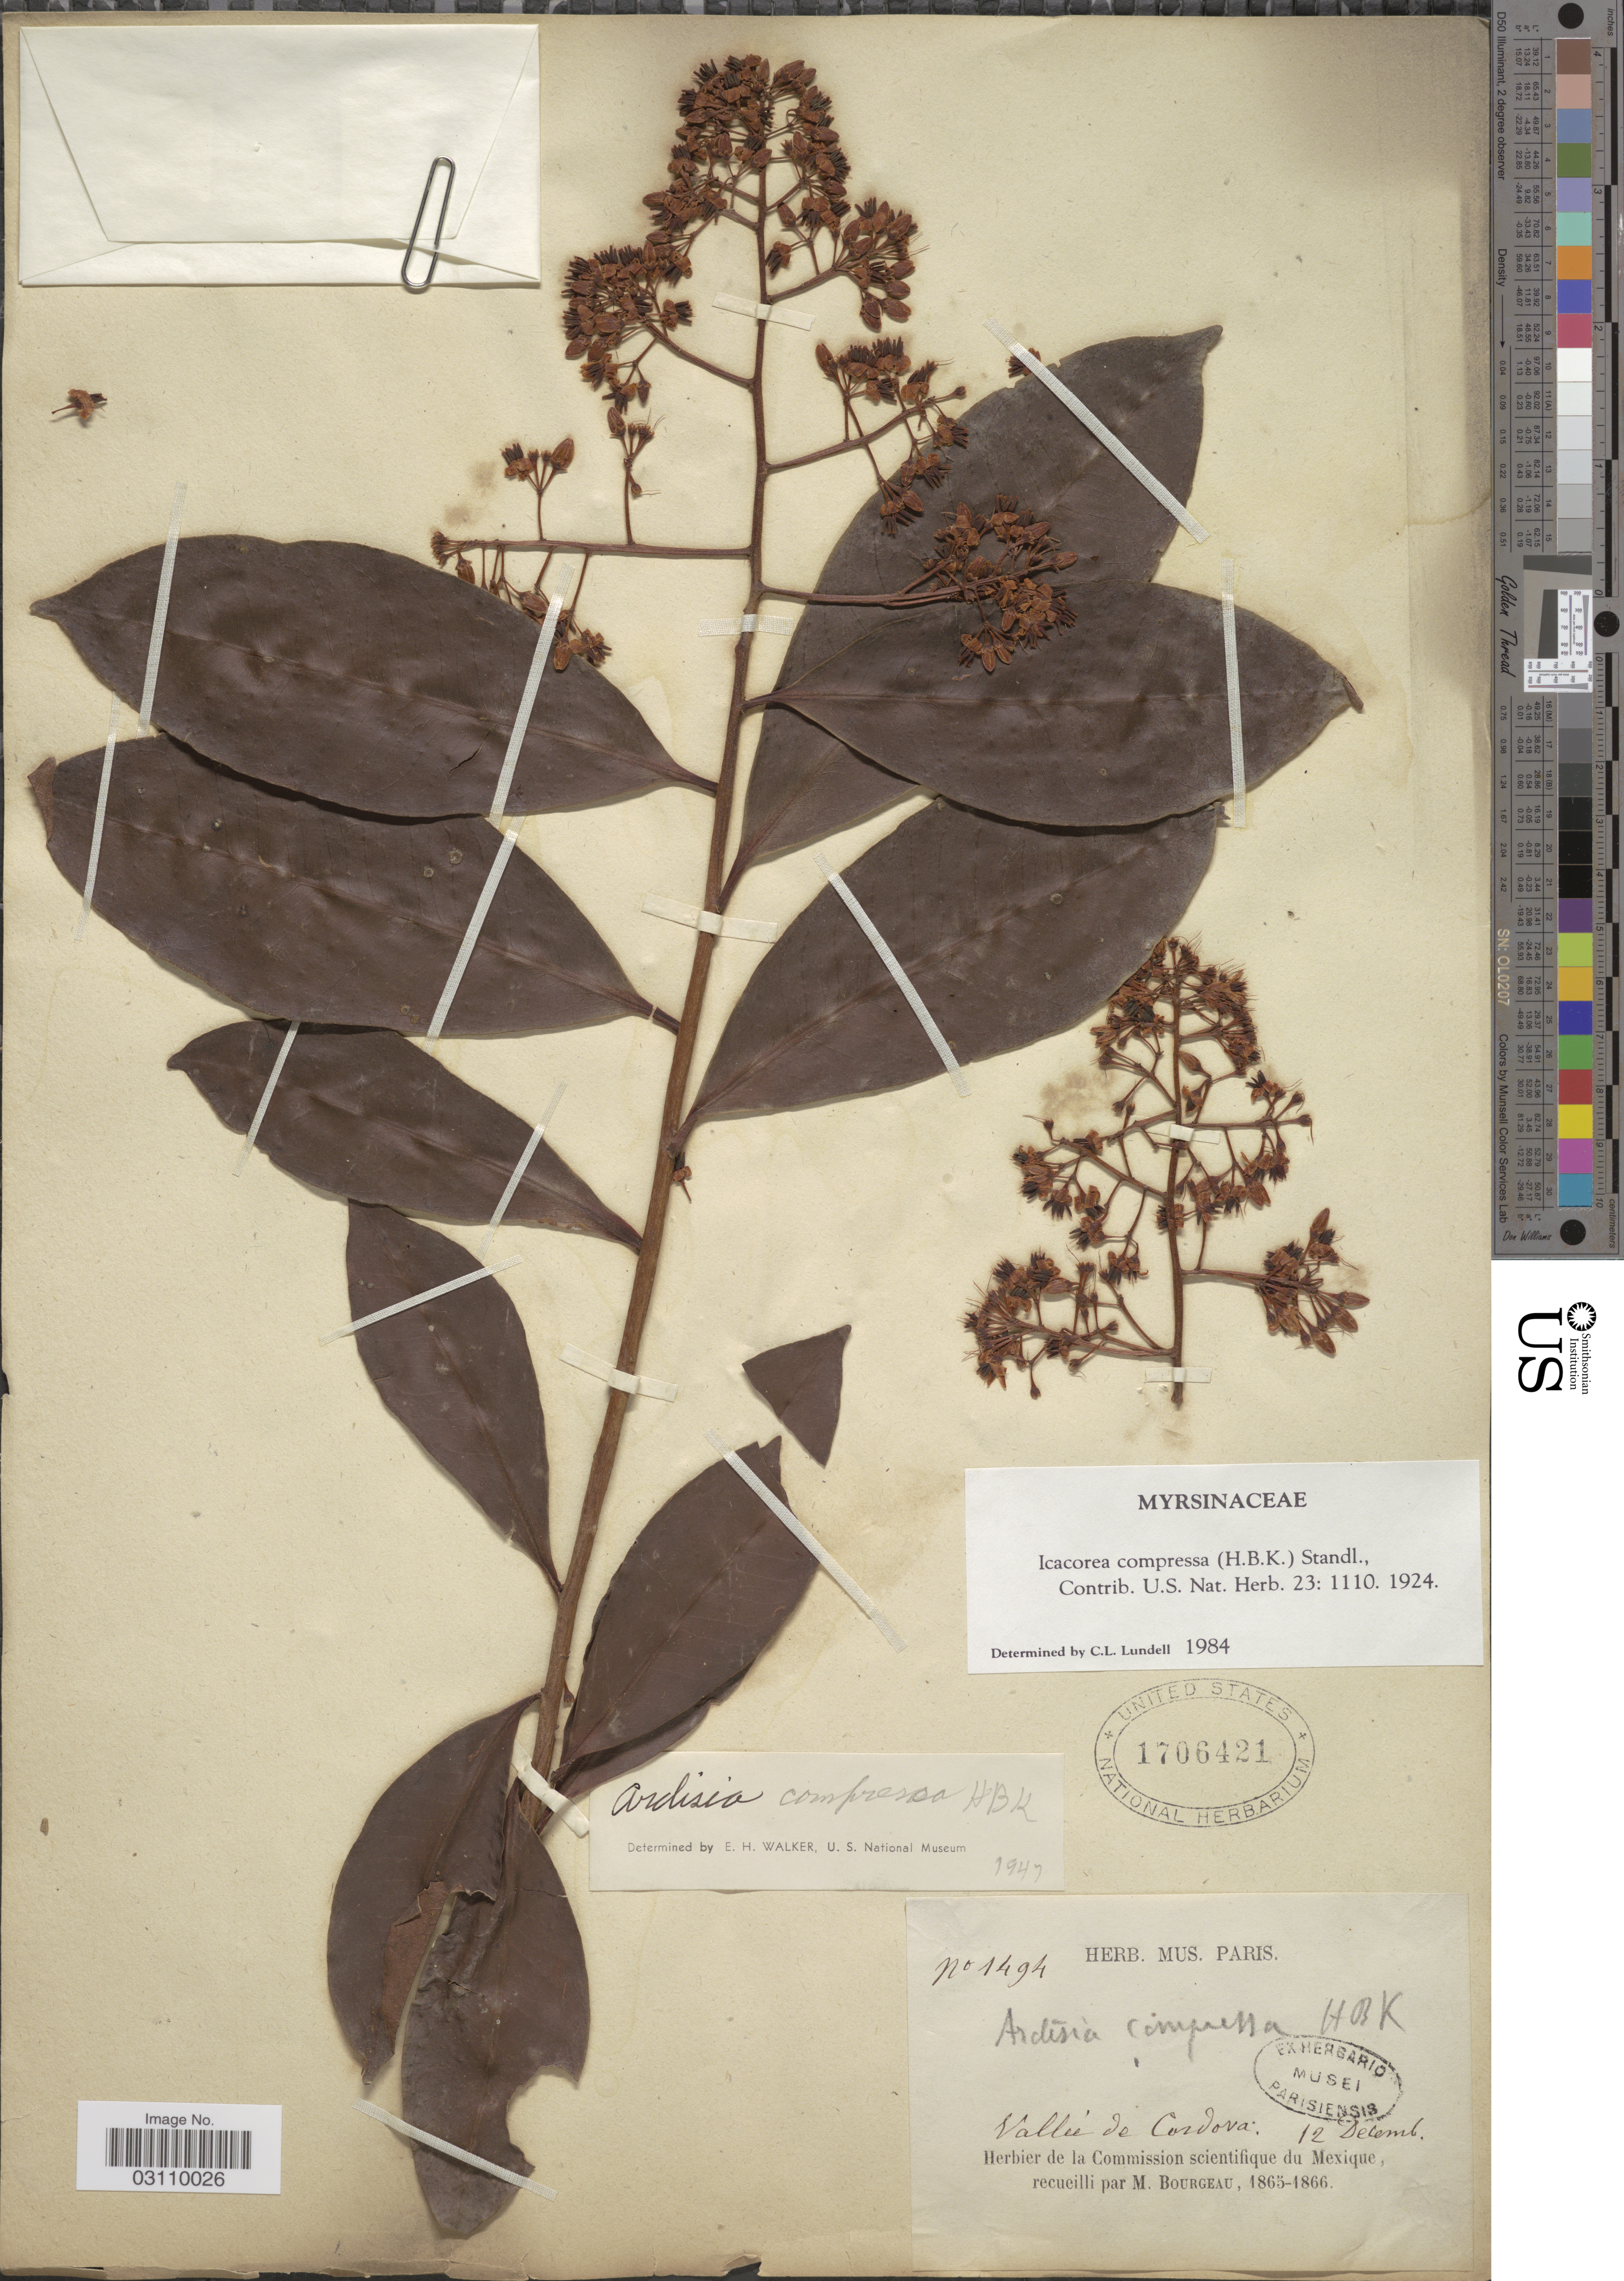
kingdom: Plantae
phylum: Tracheophyta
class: Magnoliopsida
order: Ericales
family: Primulaceae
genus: Ardisia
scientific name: Ardisia compressa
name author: Kunth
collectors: M. Bourgeau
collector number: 1494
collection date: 1865-12-12/1866-12-12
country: Mexico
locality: Vallée de Cordova.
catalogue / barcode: US 1706421